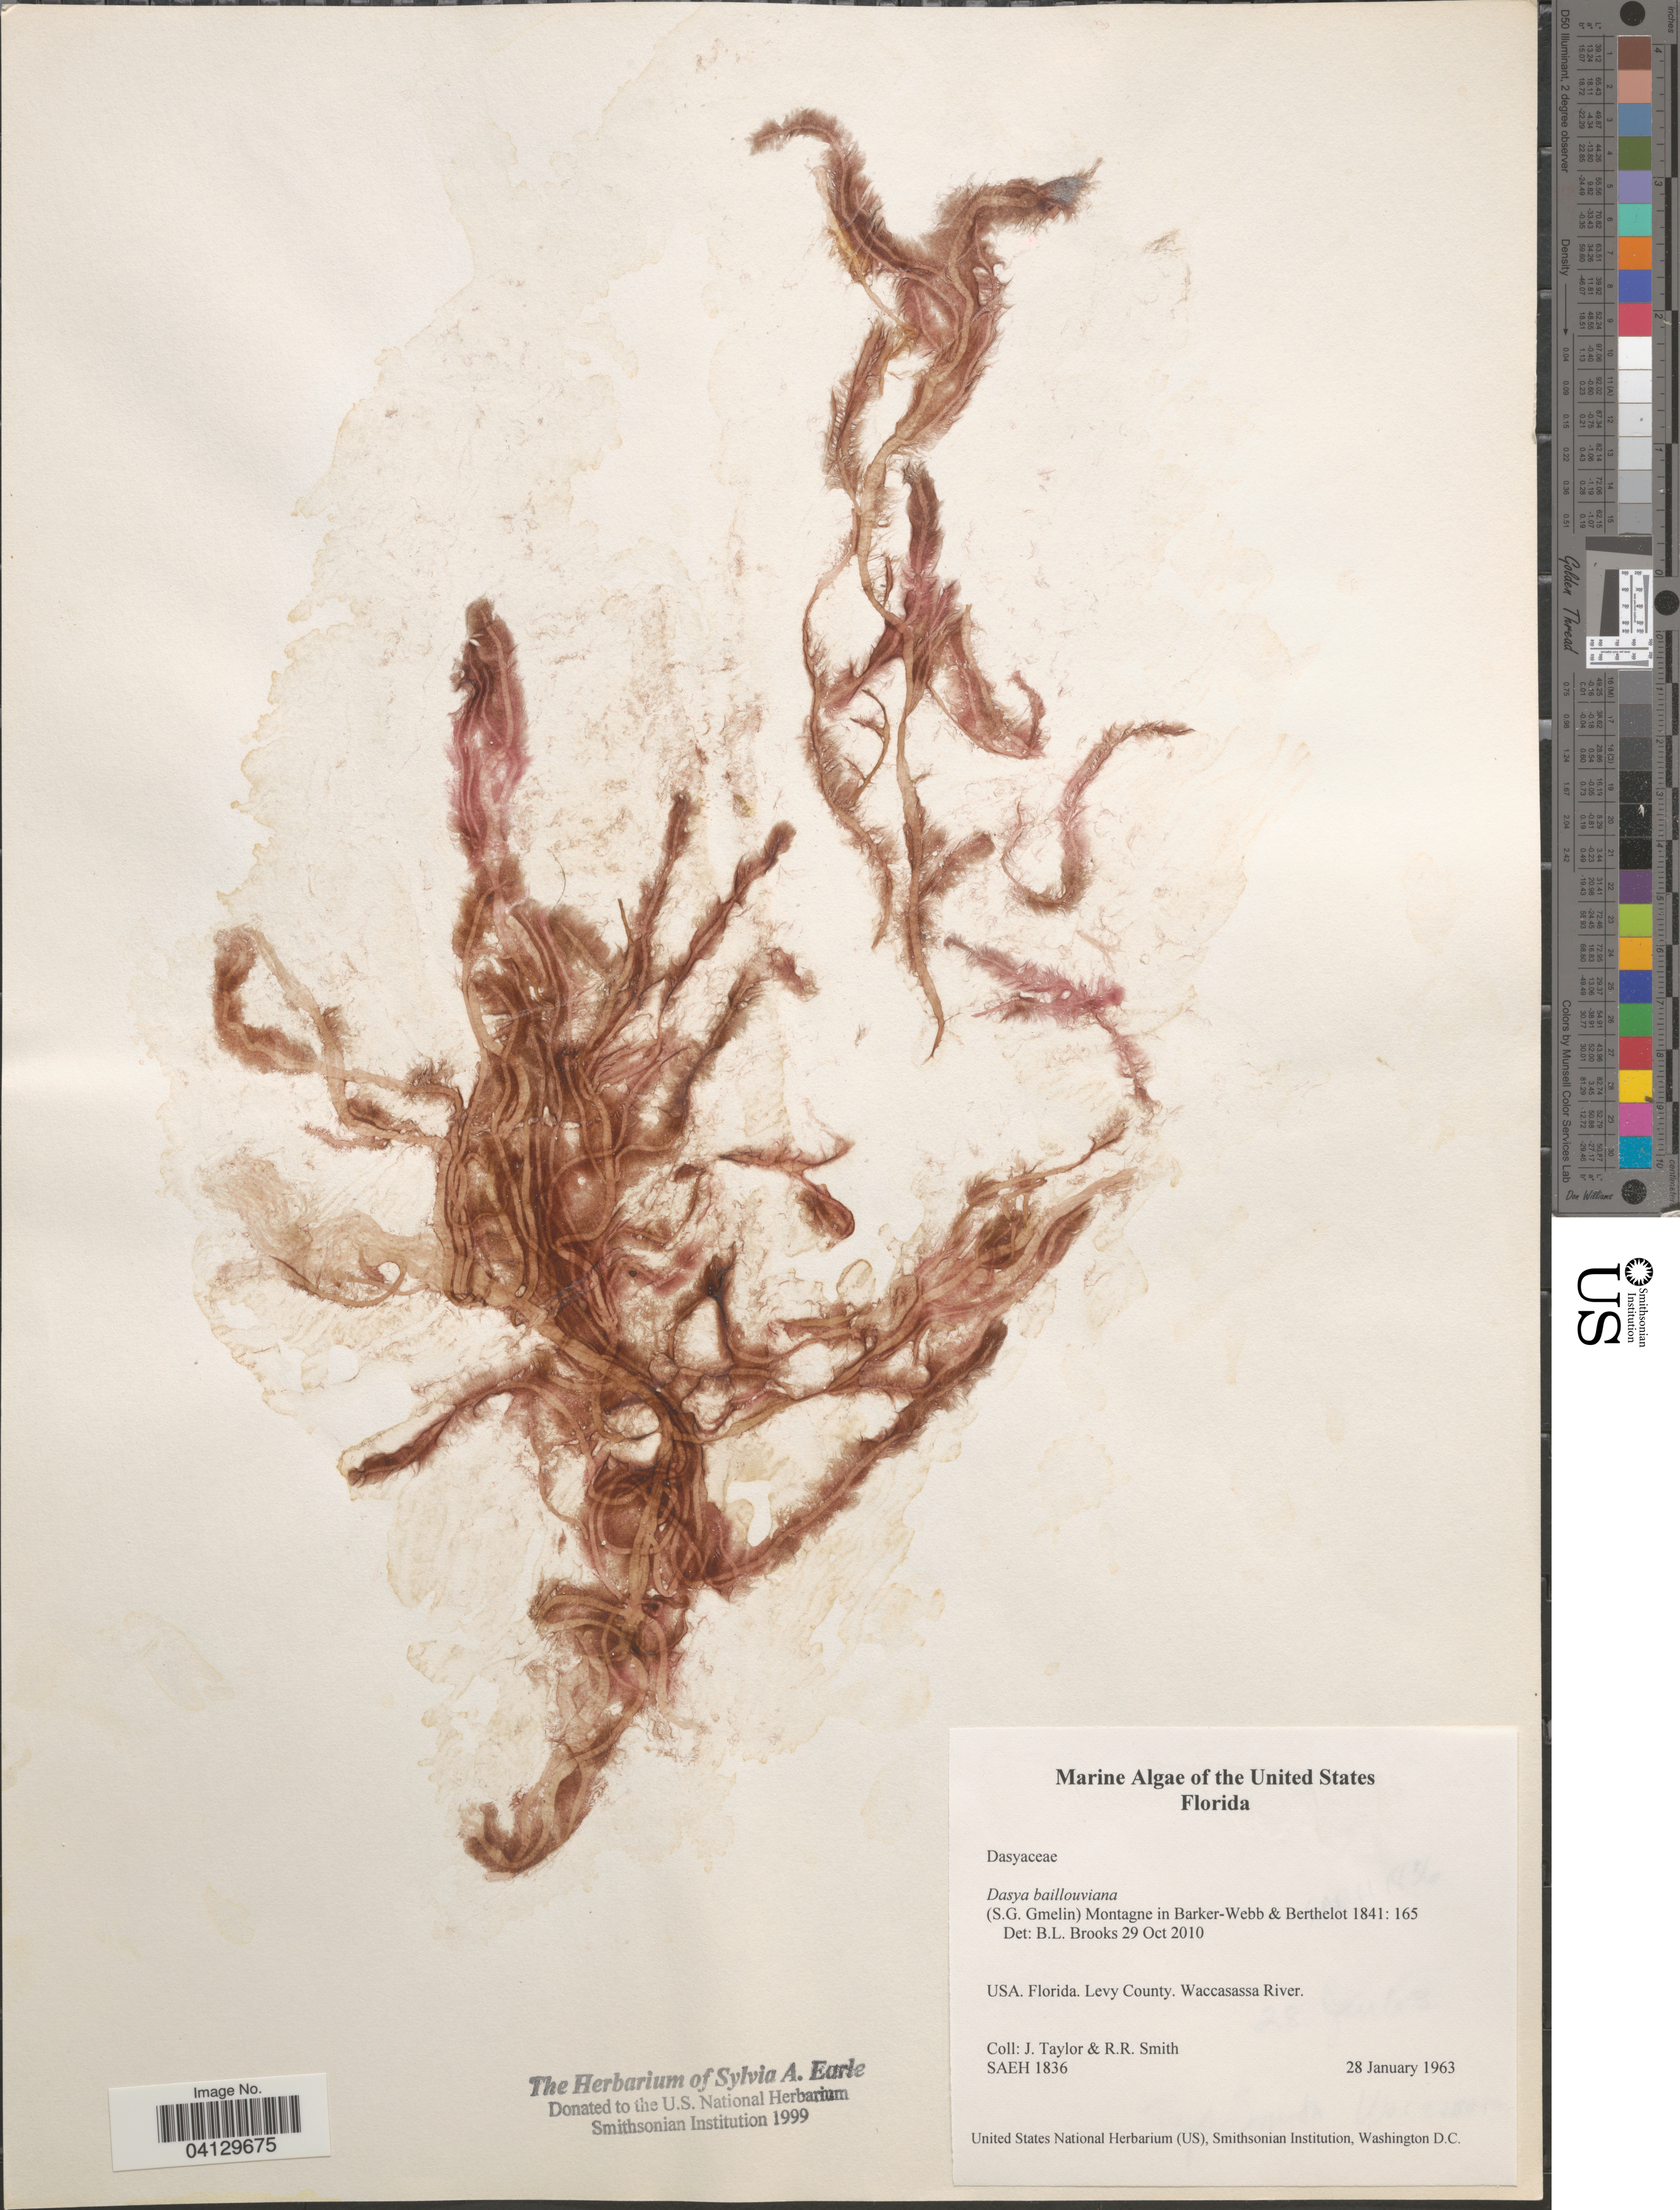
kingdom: Plantae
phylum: Rhodophyta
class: Florideophyceae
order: Ceramiales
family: Dasyaceae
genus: Dasya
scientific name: Dasya pedicellata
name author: (C. Agardh) C. Agardh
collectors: J. Taylor & R. Smith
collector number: SAEH1836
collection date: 1963-01-28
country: United States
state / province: Florida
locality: Levy County. Waccasassa River.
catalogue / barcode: US 328659